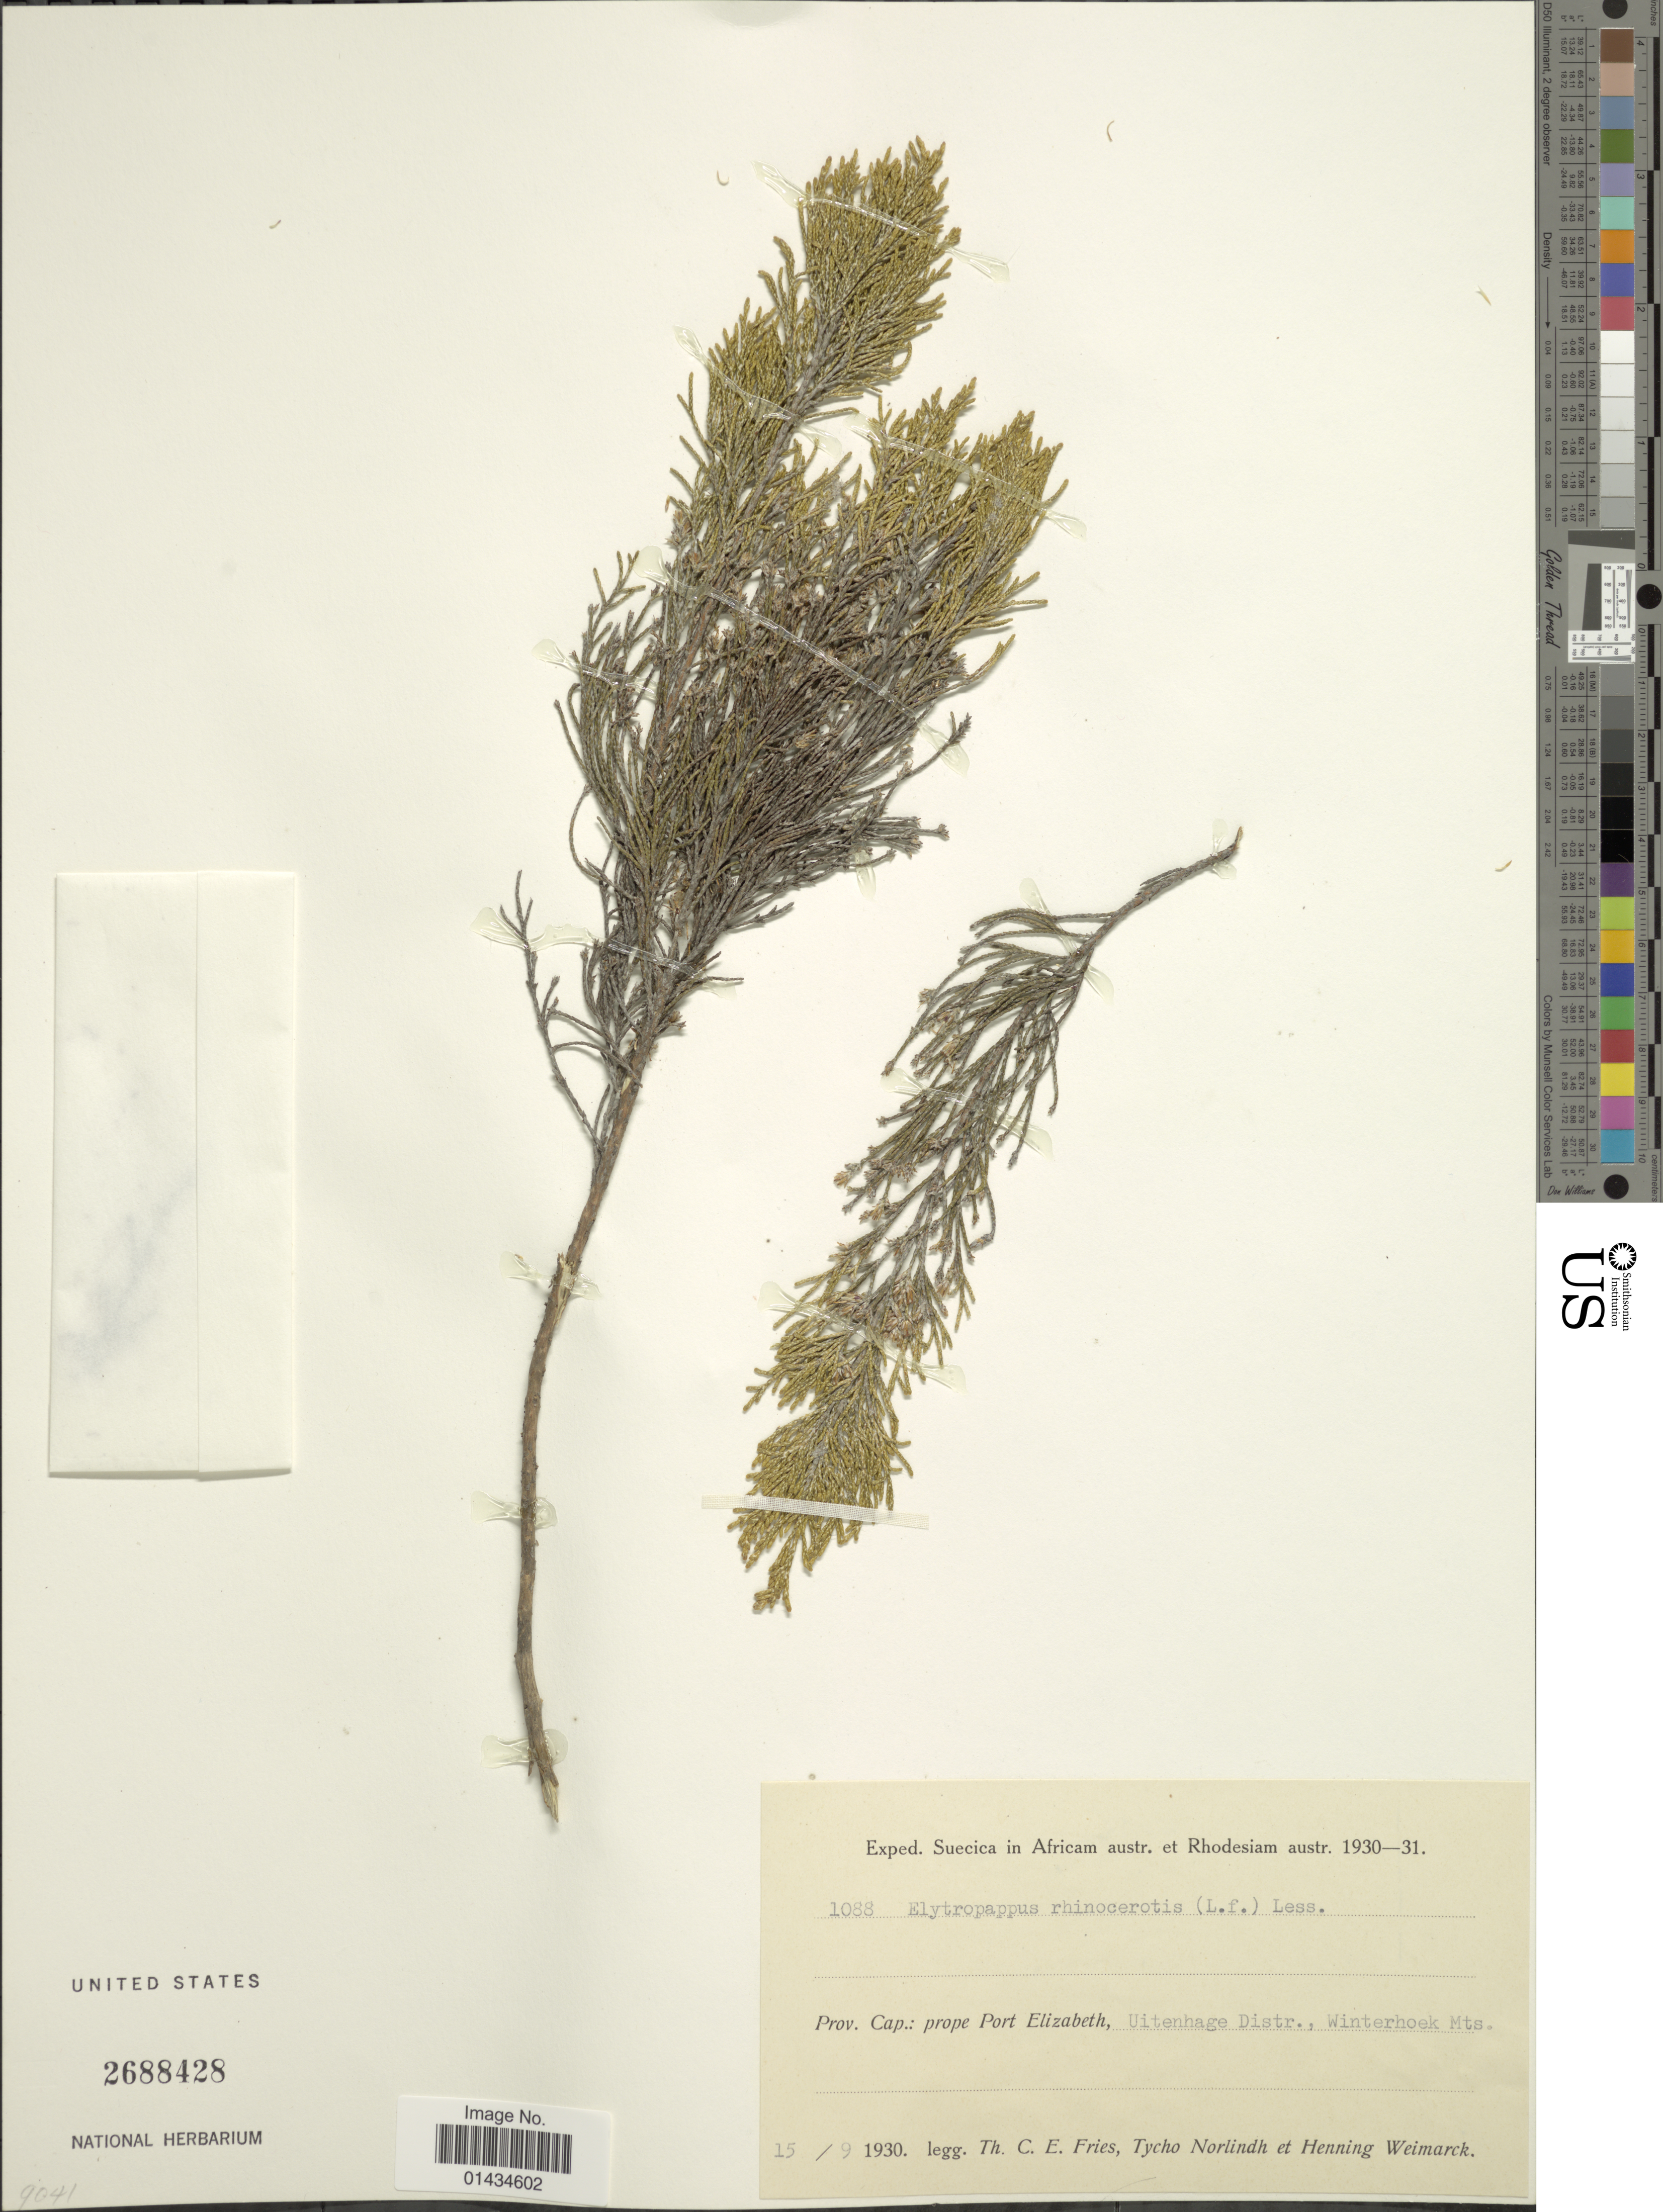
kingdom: Plantae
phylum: Tracheophyta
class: Magnoliopsida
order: Asterales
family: Asteraceae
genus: Elytropappus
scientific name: Elytropappus rhinocerotis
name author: (L. f.) Less.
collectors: T. C. E. Fries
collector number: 1088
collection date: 1930-09-15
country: South Africa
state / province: Eastern Cape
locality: Prope Elizabeth, Uitenhage Distr., Winterhoek Mts.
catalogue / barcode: US 2688428